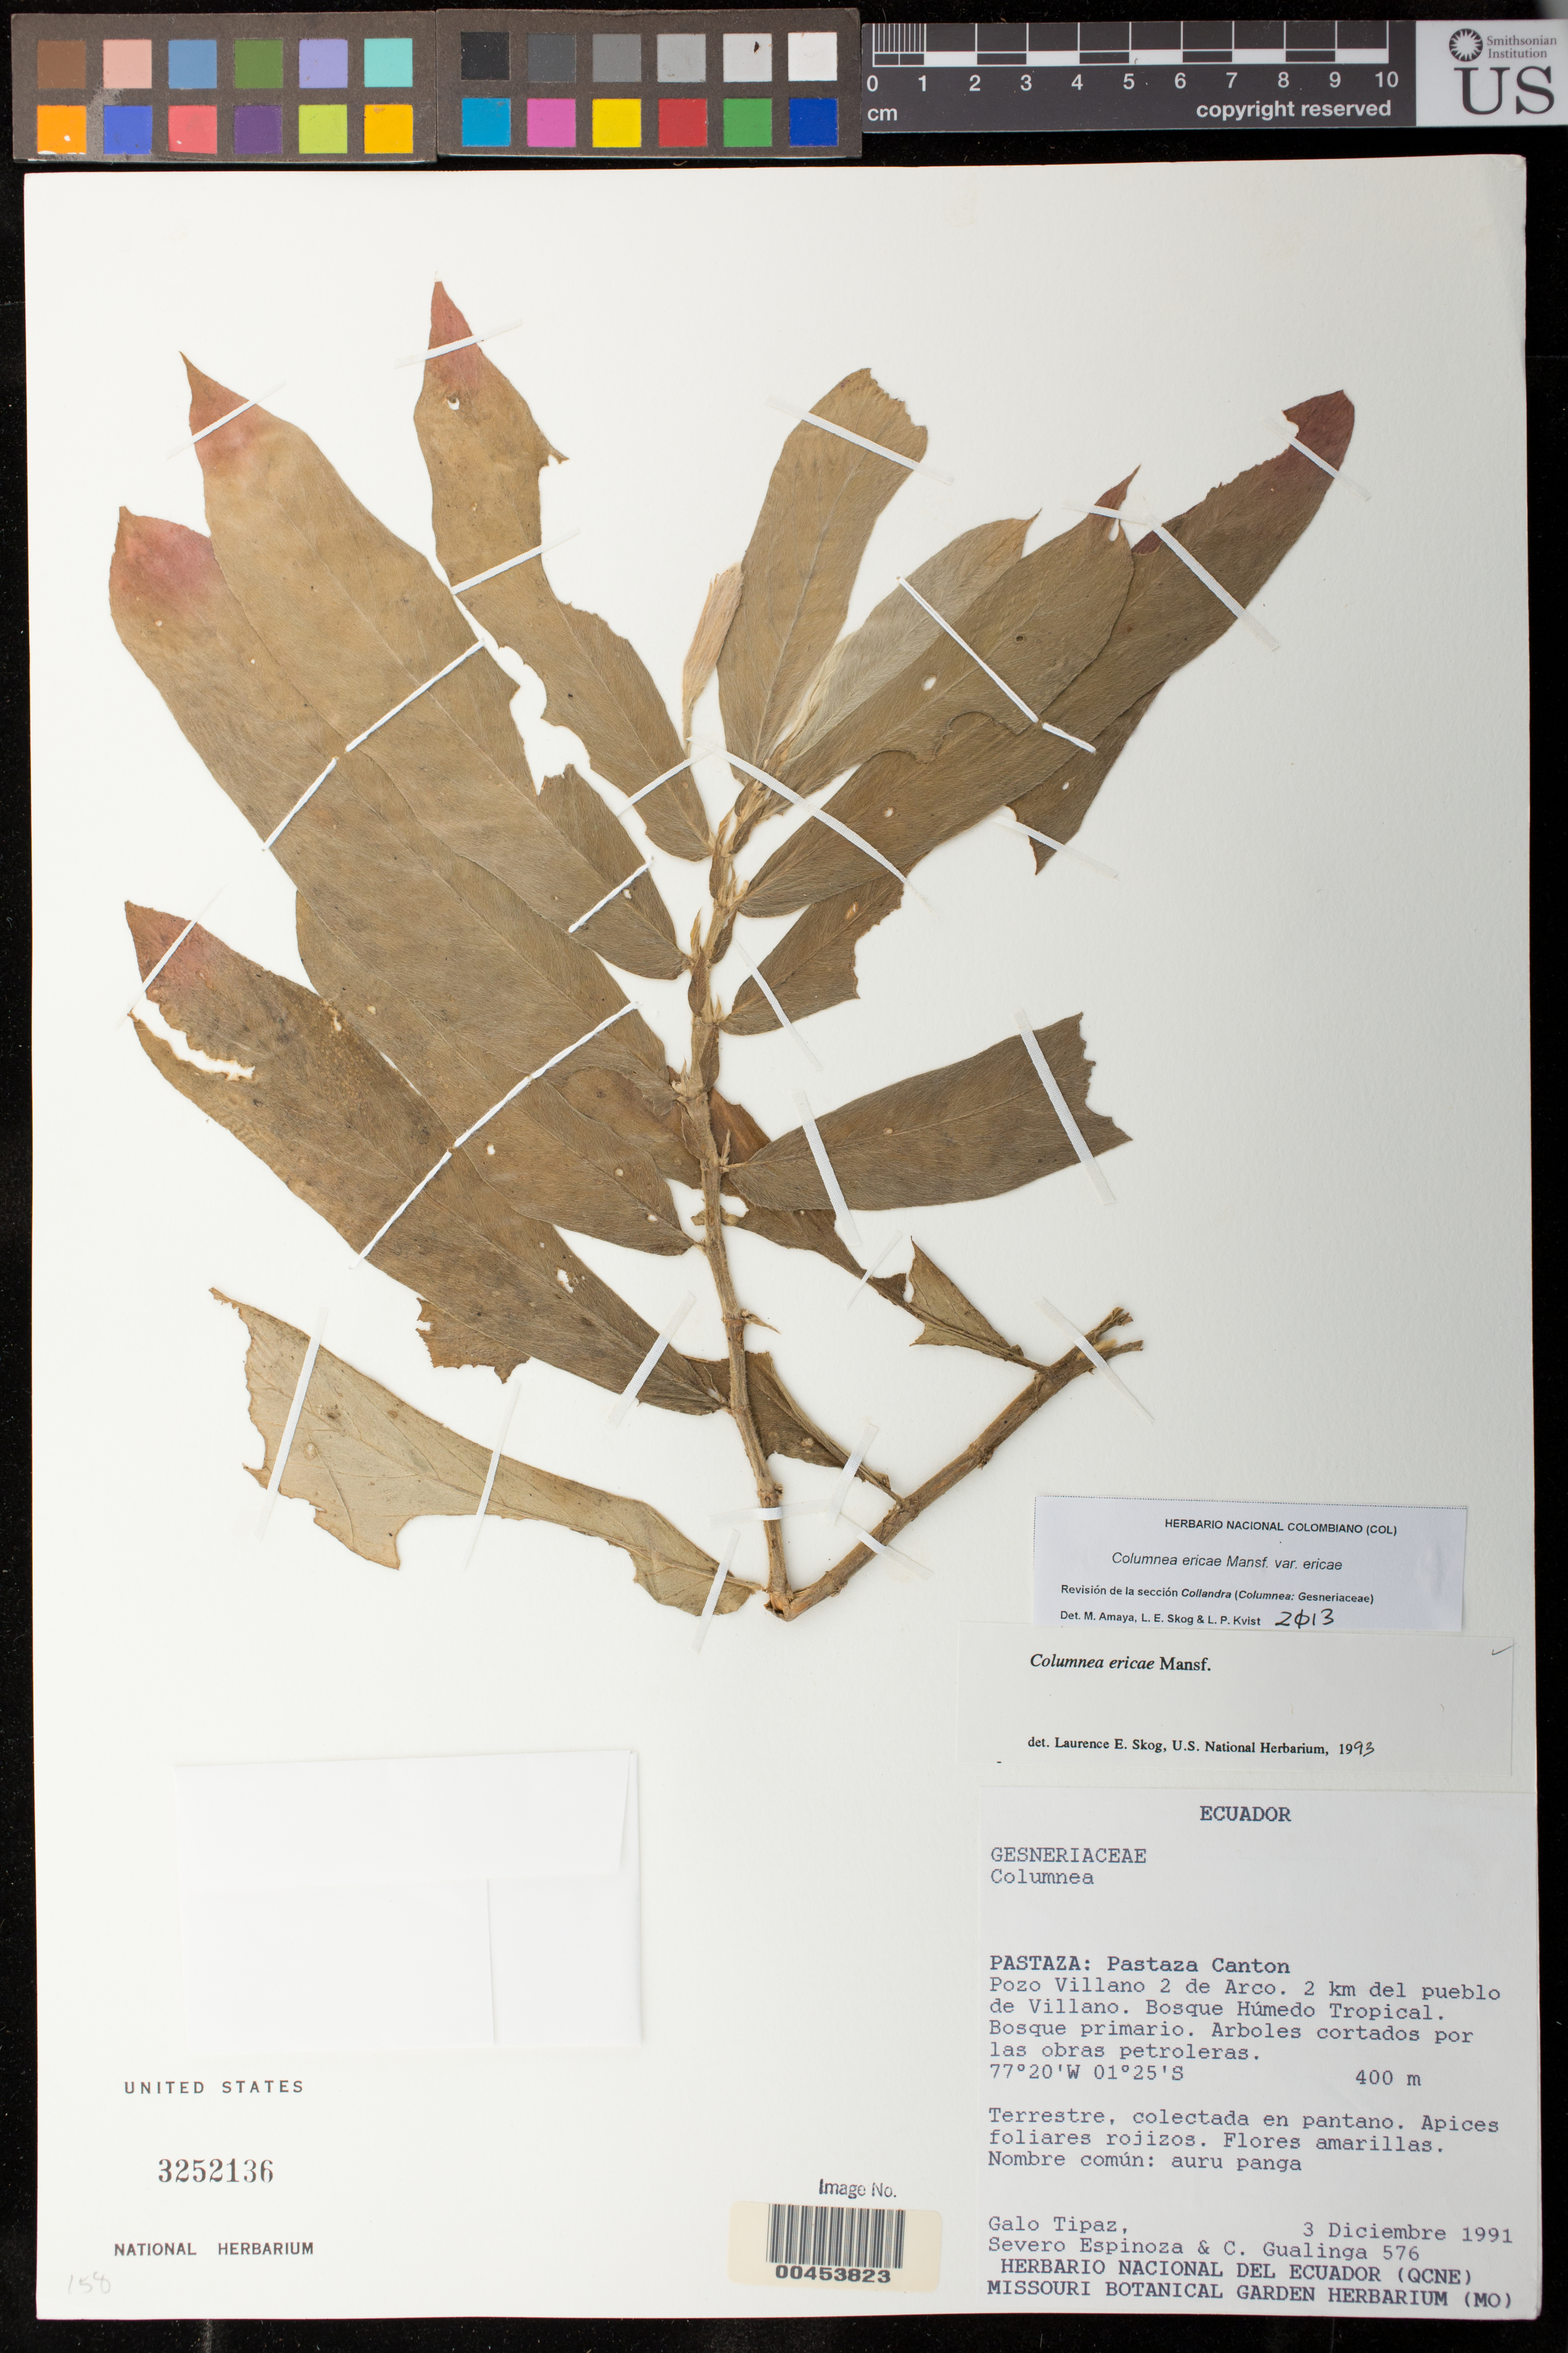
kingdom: Plantae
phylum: Tracheophyta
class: Magnoliopsida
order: Lamiales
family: Gesneriaceae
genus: Columnea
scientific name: Columnea ericae var. ericae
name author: Mansf.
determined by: Amaya-Márquez, M.; Skog, Laurence E.; Kvist, L. P.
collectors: G. Tipaz, S. Espinoza & C. Gualinga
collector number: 576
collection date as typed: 03 Dec 1991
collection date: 1991-12-03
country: Ecuador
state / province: Pastaza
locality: Pastaza Canton, Pozo Villano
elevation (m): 400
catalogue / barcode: US 3252136